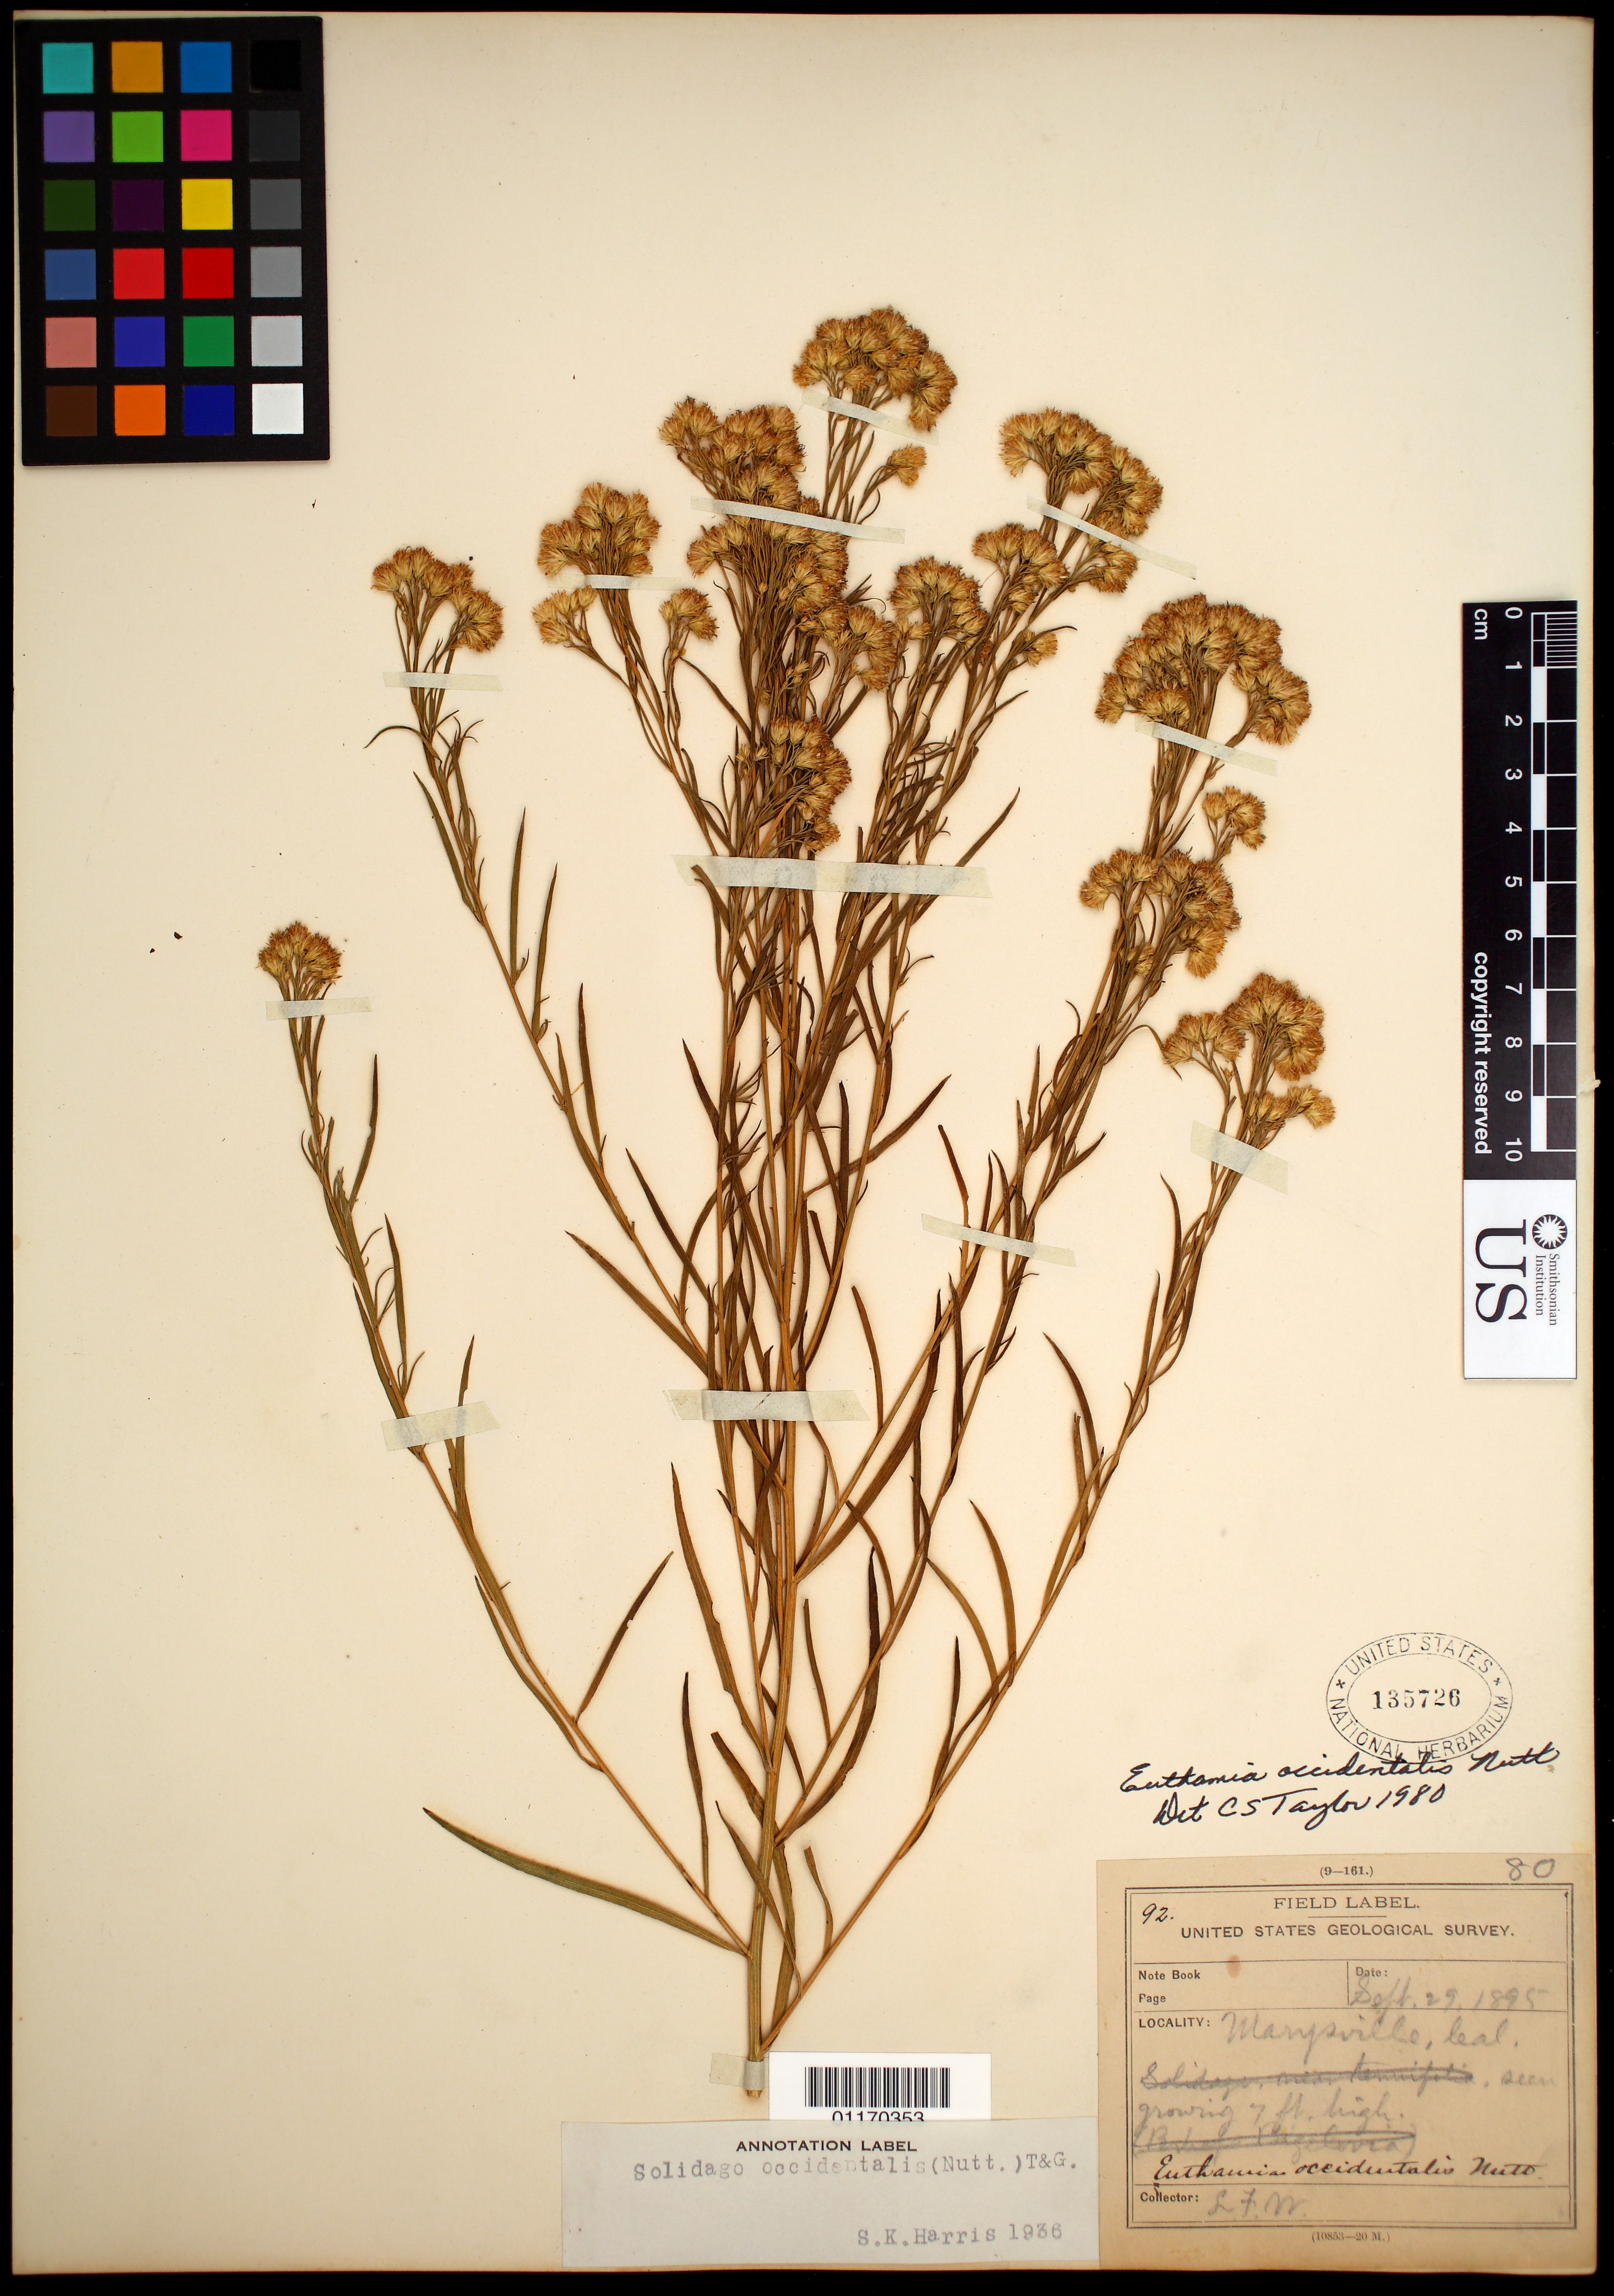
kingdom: Plantae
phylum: Tracheophyta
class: Magnoliopsida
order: Asterales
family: Asteraceae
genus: Euthamia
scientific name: Euthamia occidentalis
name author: Nutt.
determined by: Taylor, Constance E. S.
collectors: L. F. Ward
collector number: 92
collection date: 1895-09-29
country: United States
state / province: California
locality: Marysville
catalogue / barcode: US 135726